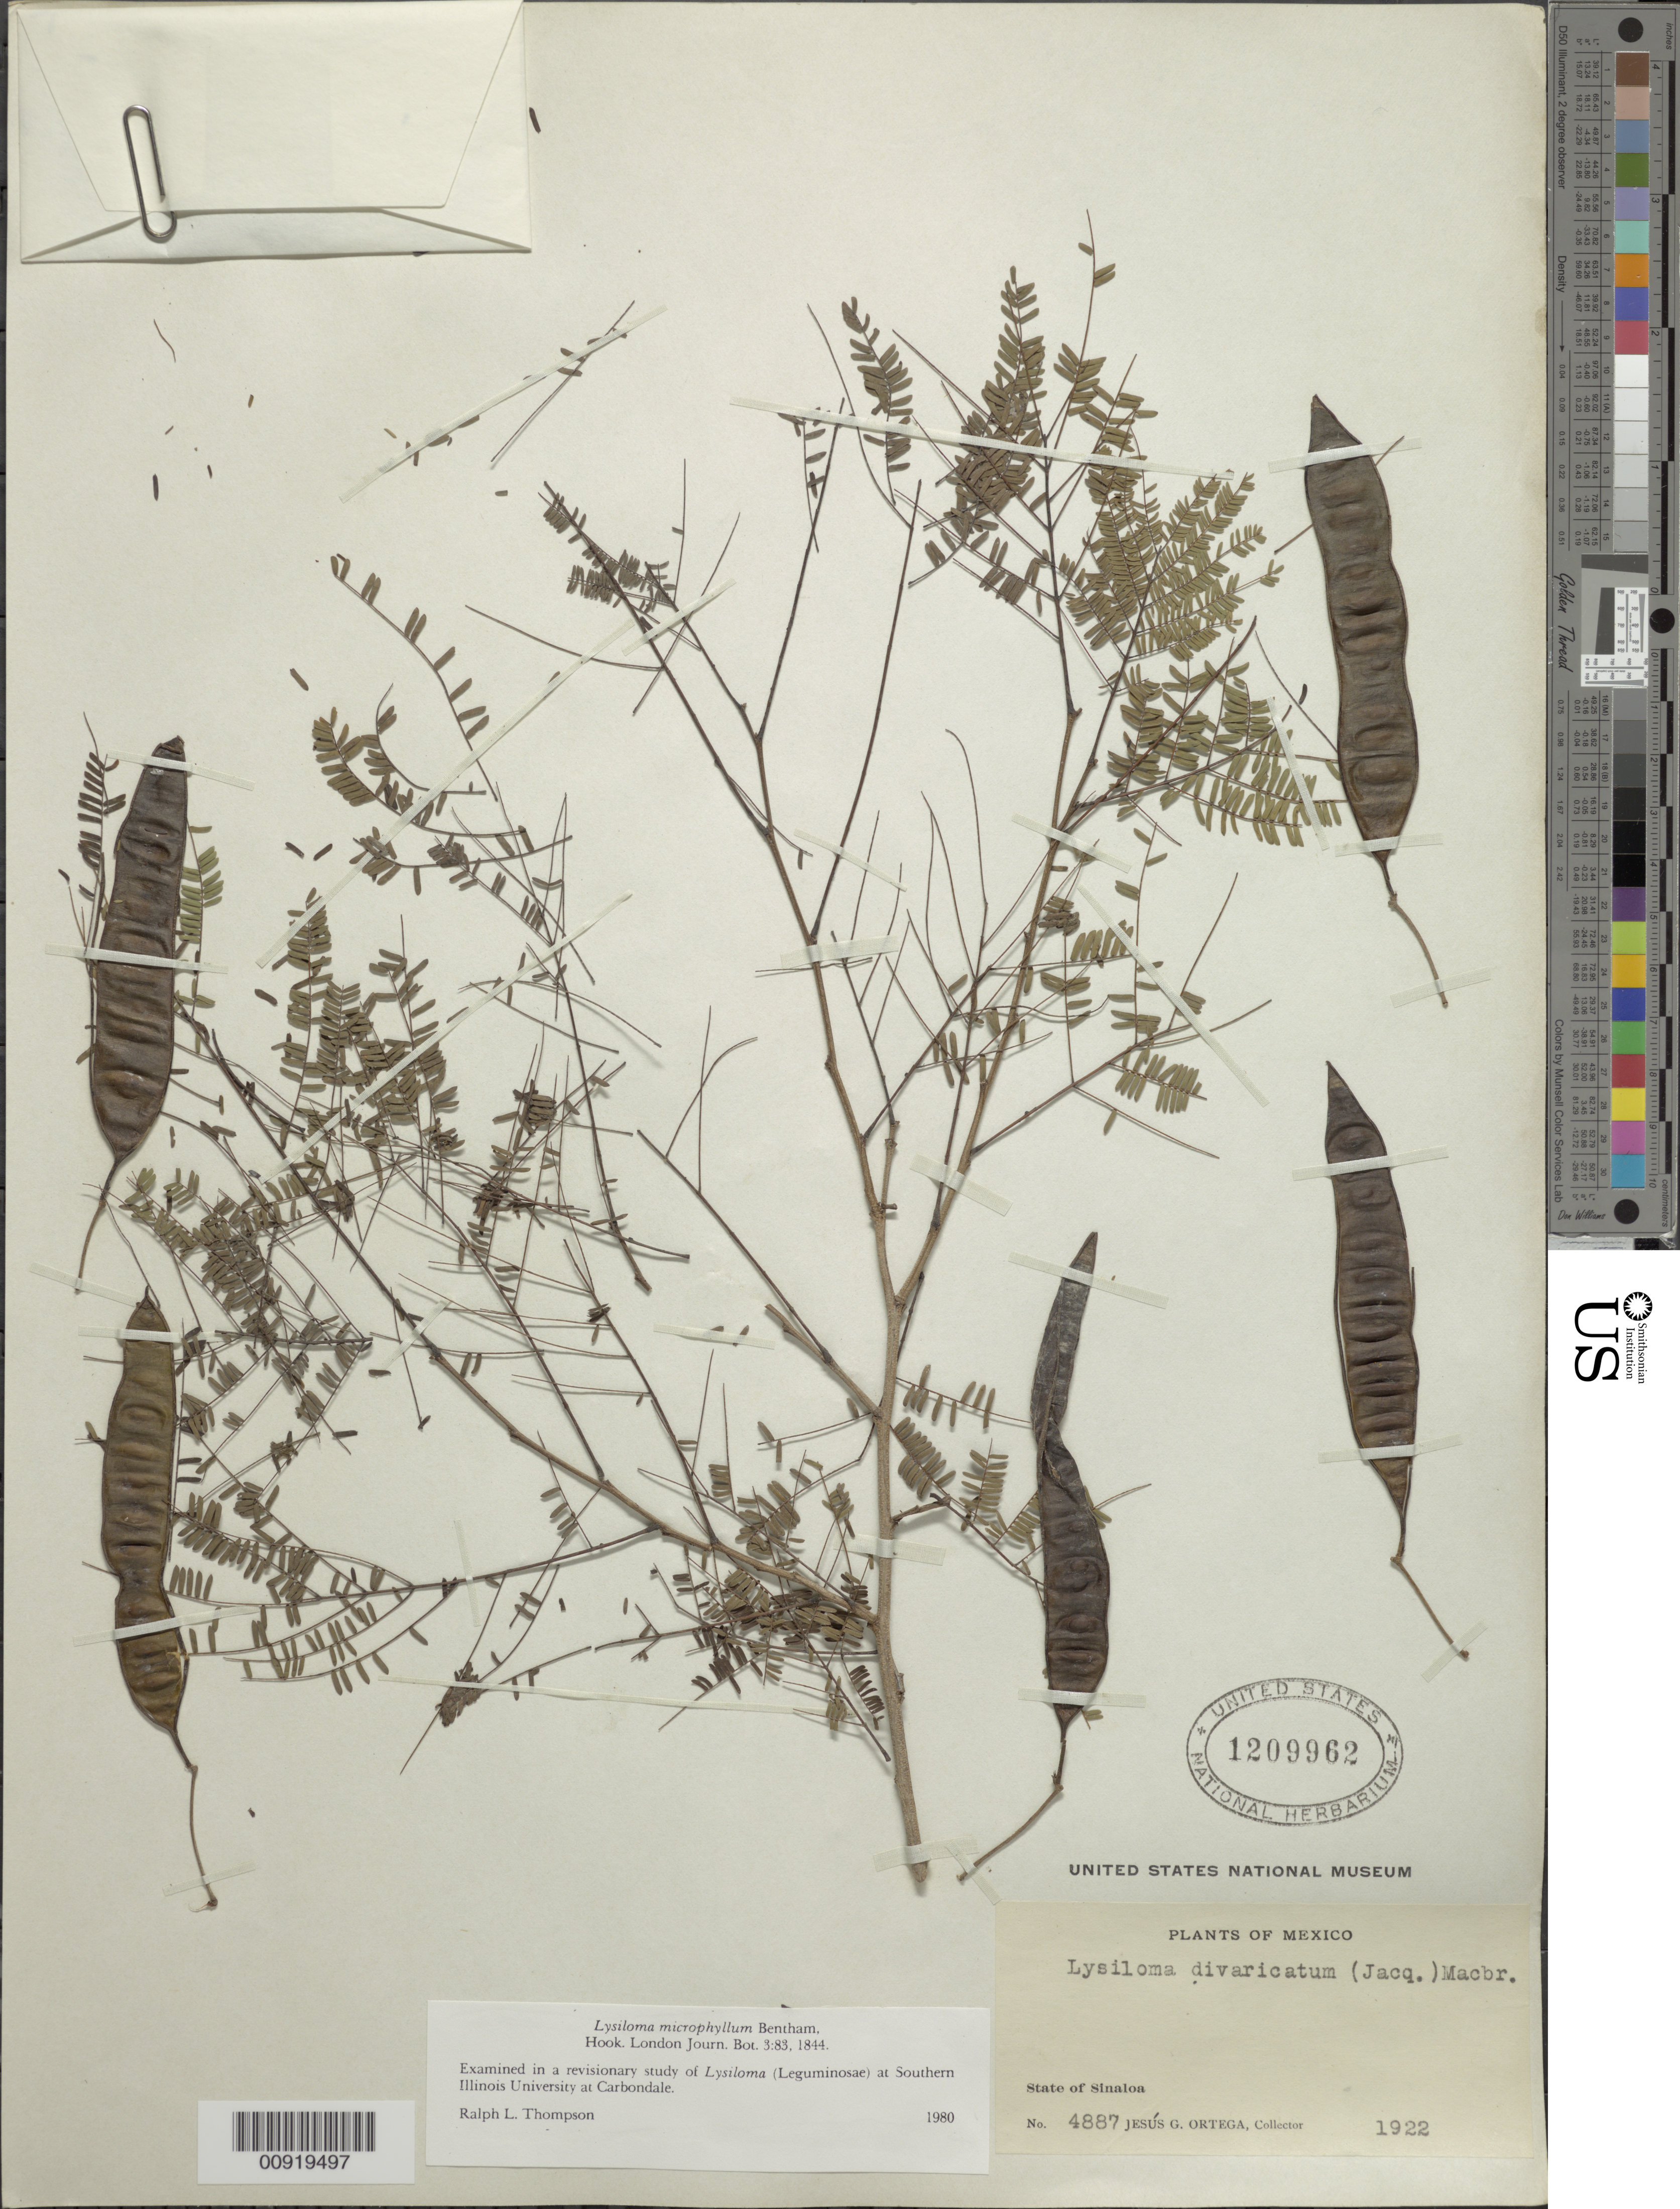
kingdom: Plantae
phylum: Tracheophyta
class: Magnoliopsida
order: Fabales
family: Fabaceae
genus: Lysiloma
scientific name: Lysiloma microphyllum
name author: Benth.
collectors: J. Ortega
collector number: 4887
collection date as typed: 1922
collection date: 1922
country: Mexico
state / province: Sinaloa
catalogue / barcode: US 1209962